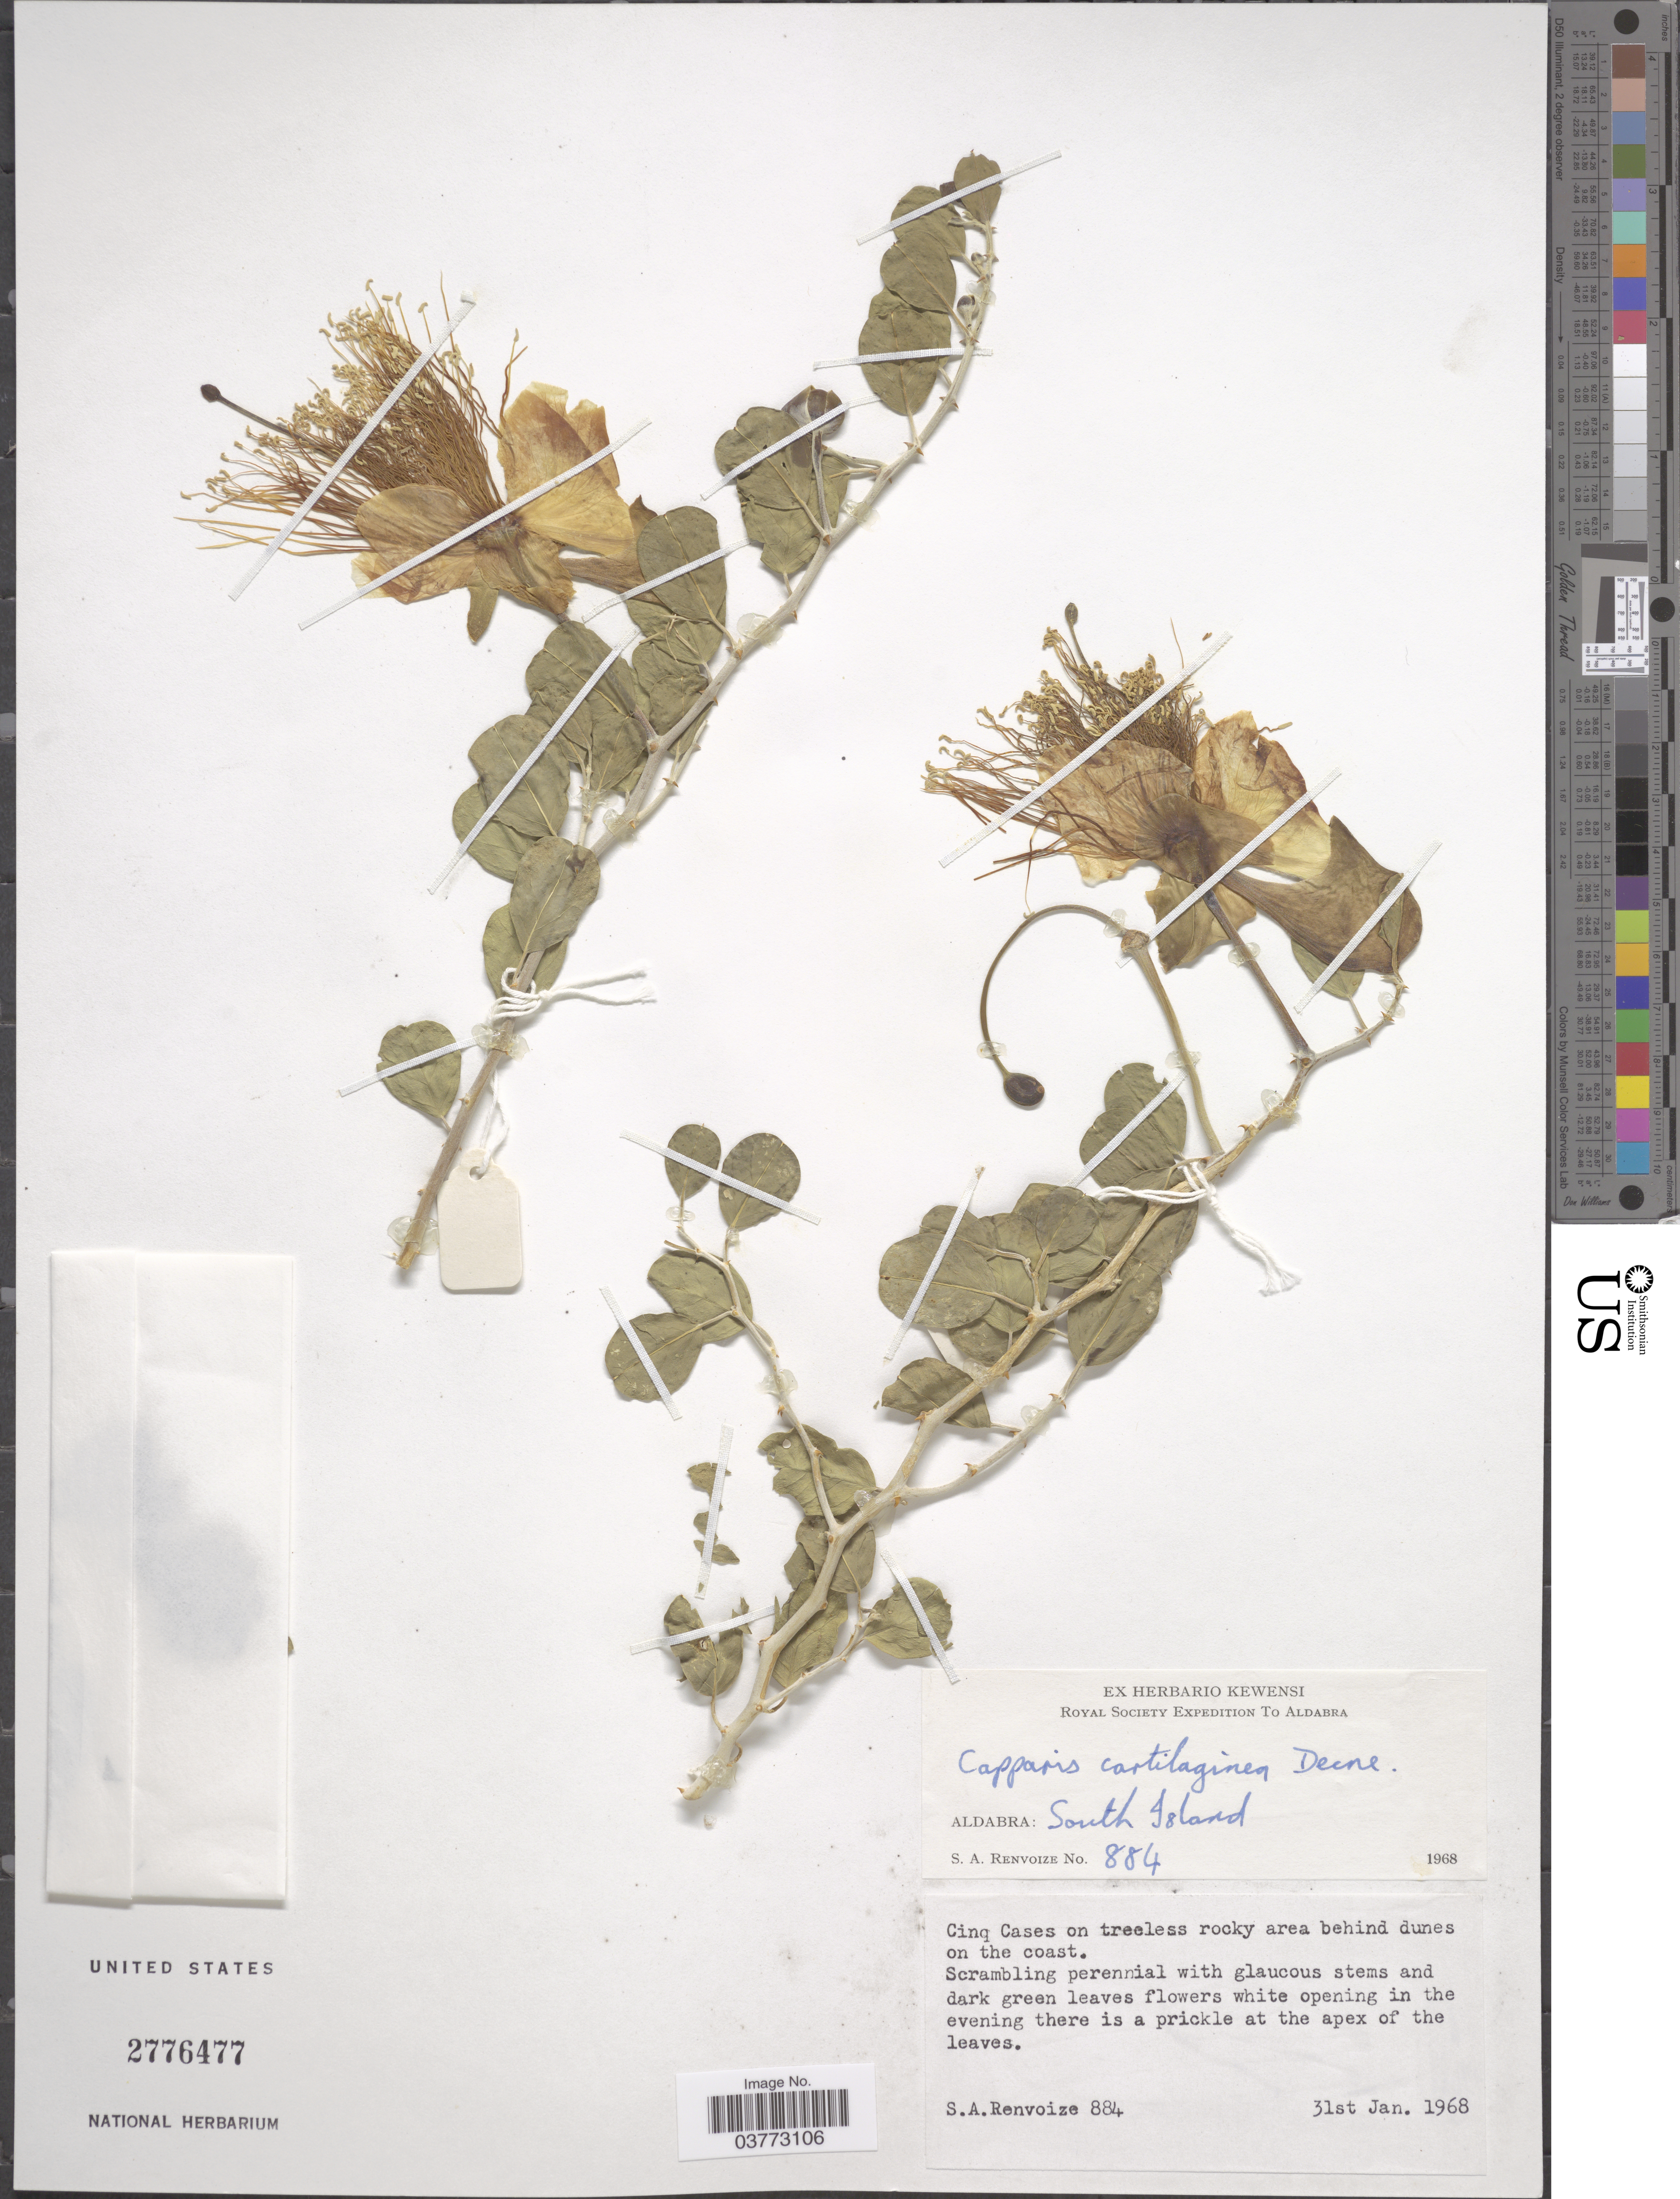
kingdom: Plantae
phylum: Tracheophyta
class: Magnoliopsida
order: Brassicales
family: Capparaceae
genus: Capparis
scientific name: Capparis cartilaginea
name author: Decne.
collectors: S. A. Renvoize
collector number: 84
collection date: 1968-01-31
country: Seychelles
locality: Aldabra: South Island. Cinq Cases on treeless rocky area behind dunes on the coast.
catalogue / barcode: US 2776477